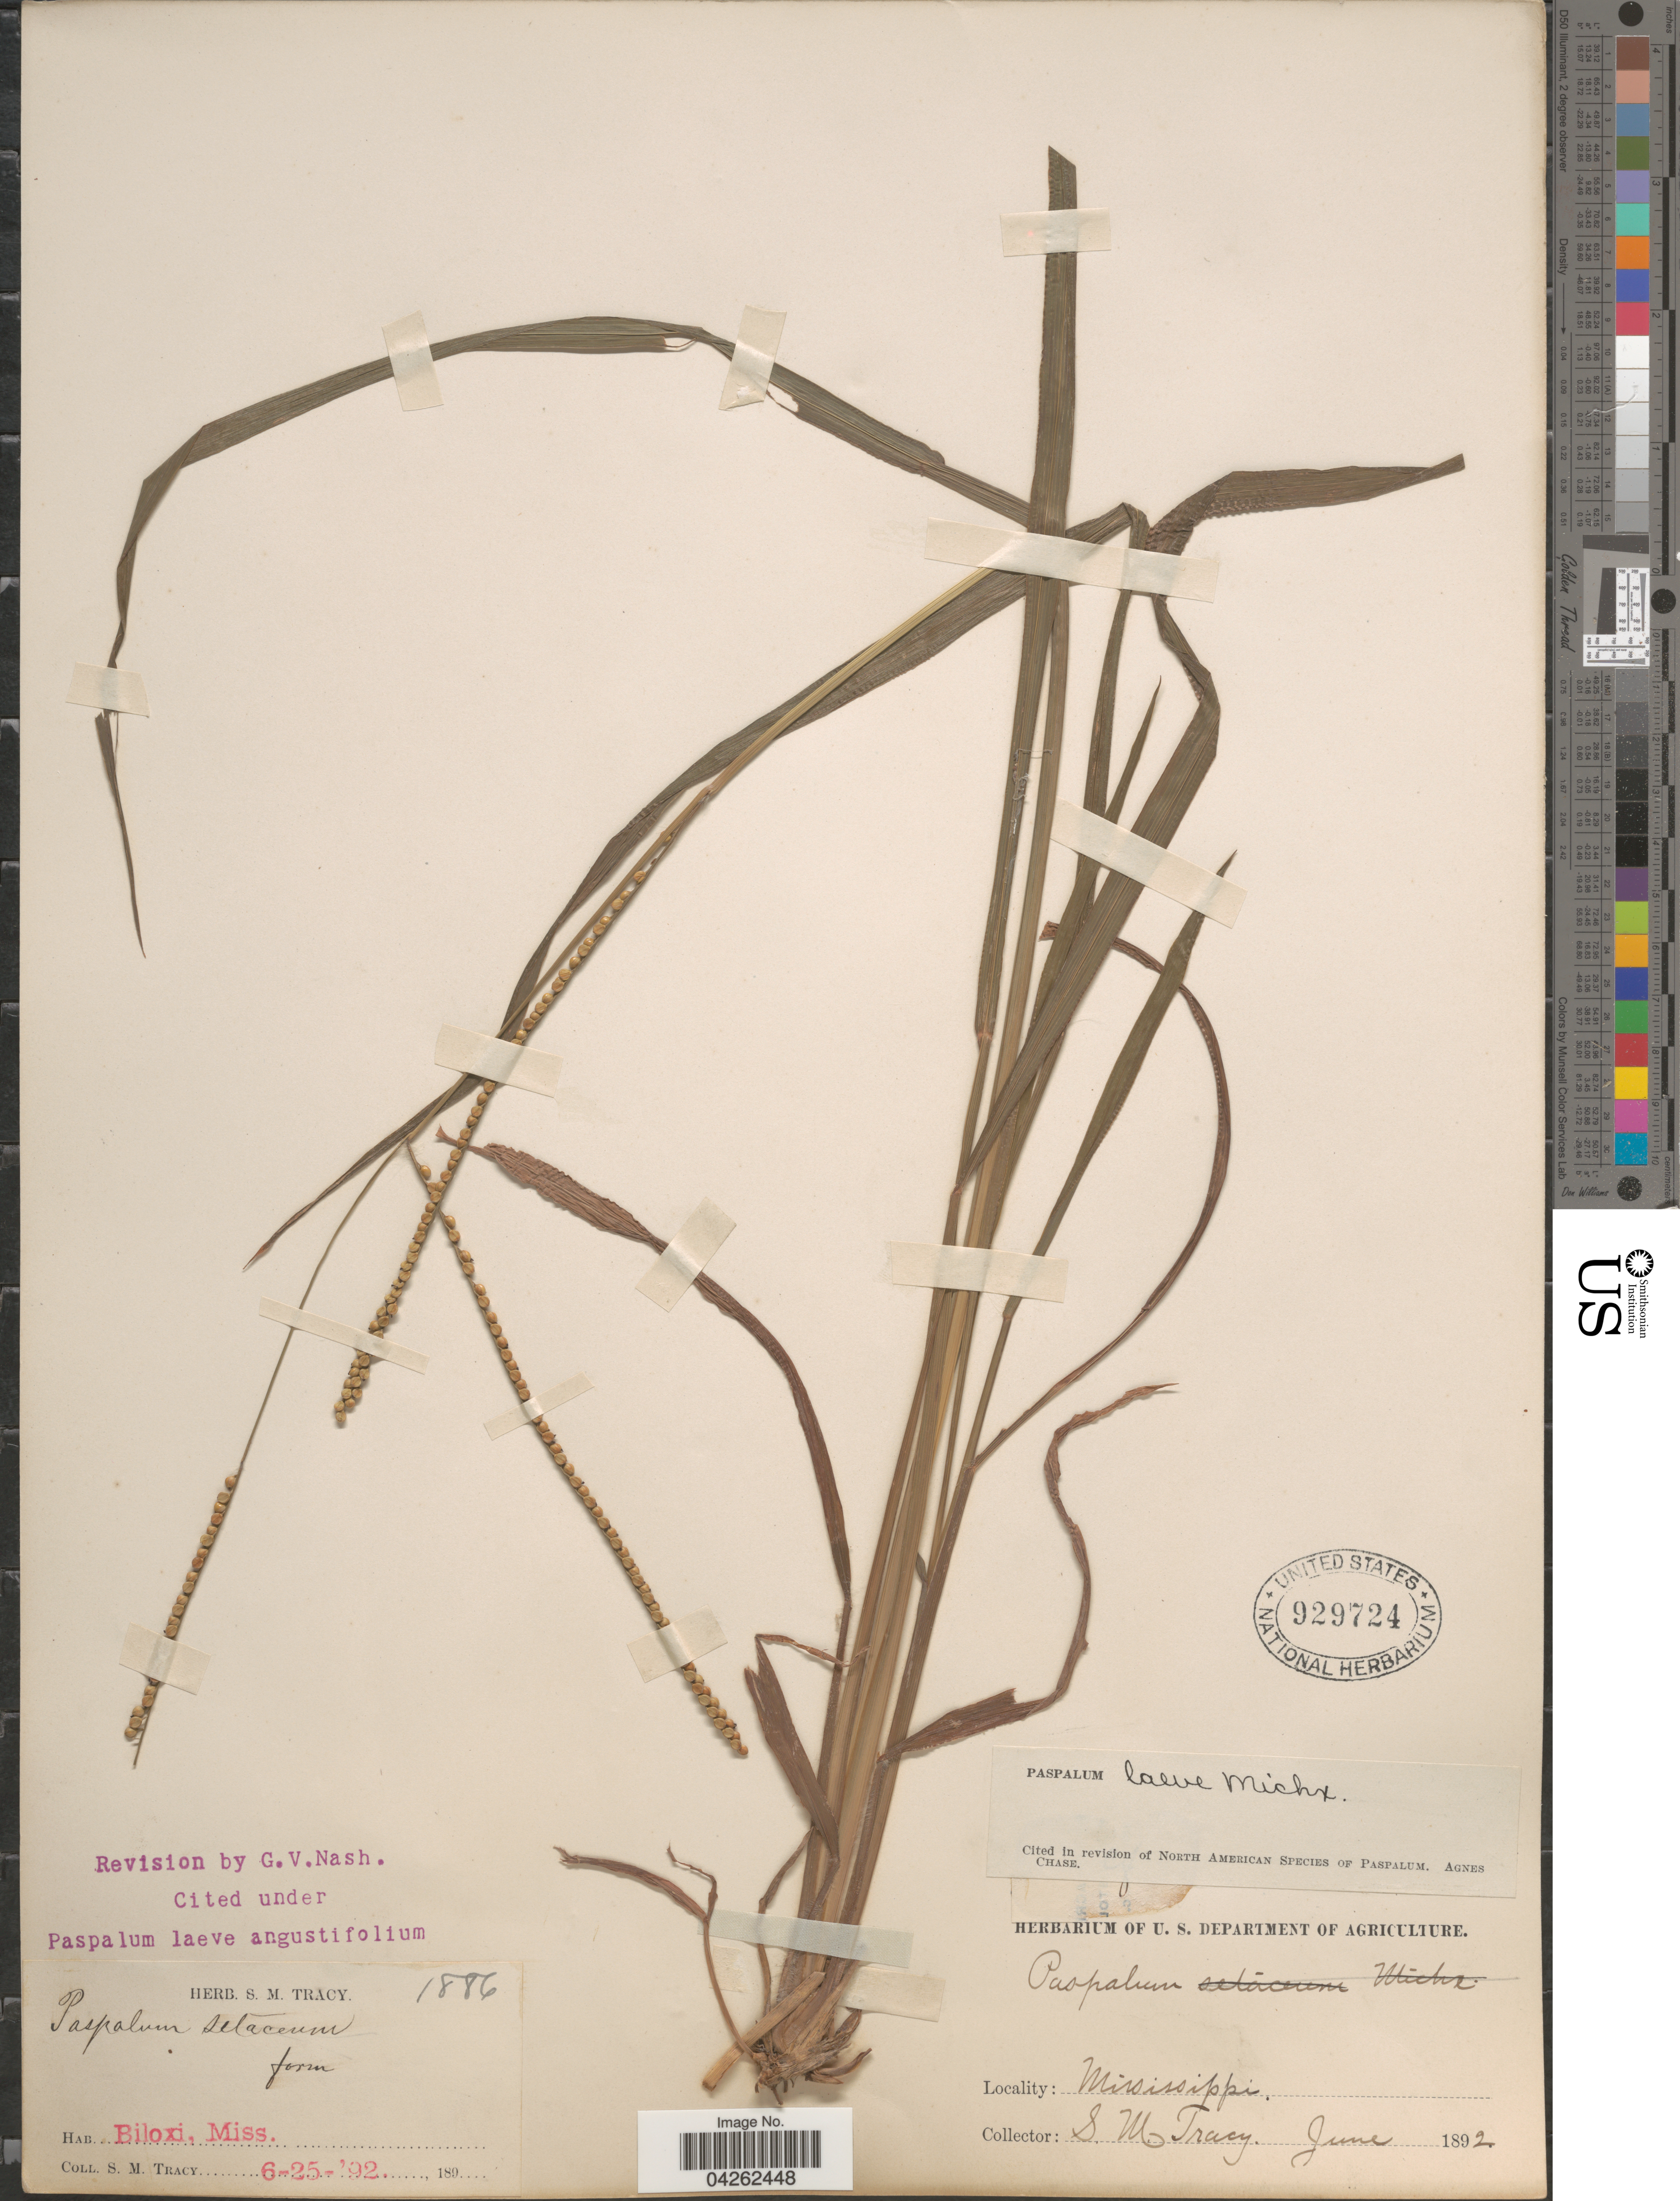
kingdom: Plantae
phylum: Tracheophyta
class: Liliopsida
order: Poales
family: Poaceae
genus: Paspalum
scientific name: Paspalum laeve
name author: Michx.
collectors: S. M. Tracy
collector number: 1886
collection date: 1892-06-25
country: United States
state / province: Mississippi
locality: Biloxi.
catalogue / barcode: US 929724